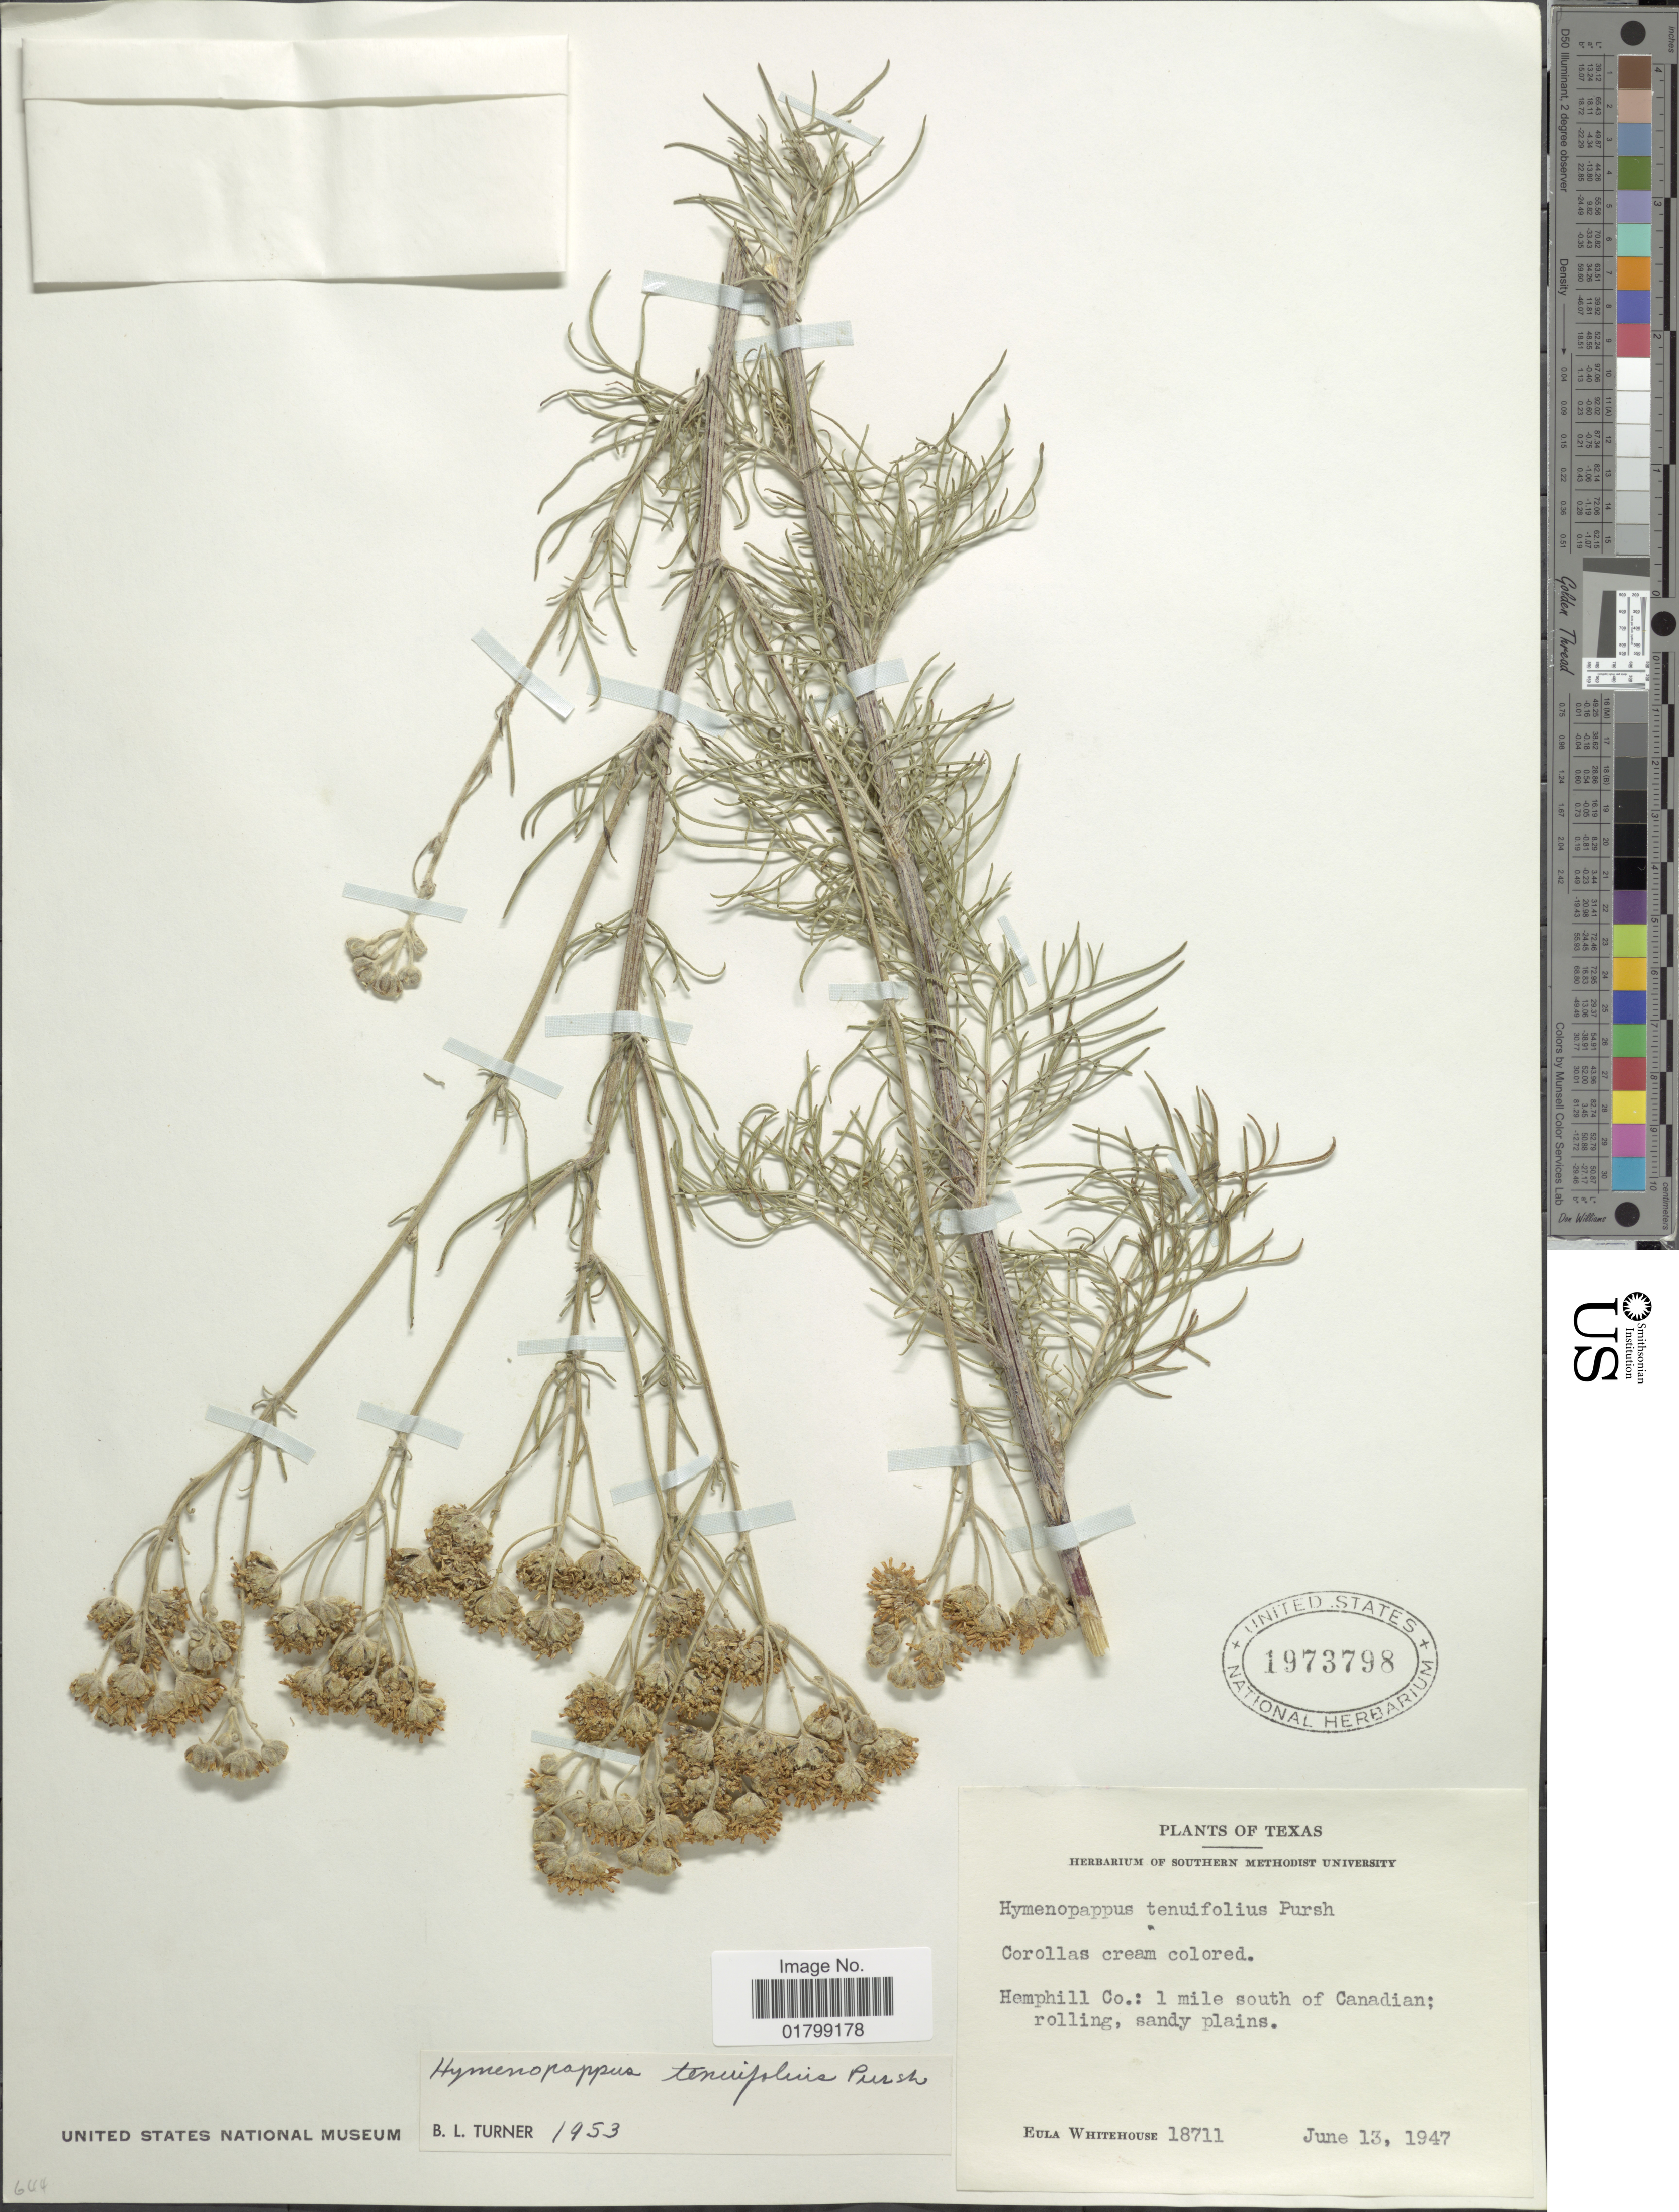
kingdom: Plantae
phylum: Tracheophyta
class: Magnoliopsida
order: Asterales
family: Asteraceae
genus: Hymenopappus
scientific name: Hymenopappus tenuifolius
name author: Pursh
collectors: E. Whitehouse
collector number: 18711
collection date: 1947-06-13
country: United States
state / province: Texas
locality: Hemphill Co.: 1 mile south of Canadian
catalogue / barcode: US 1973798